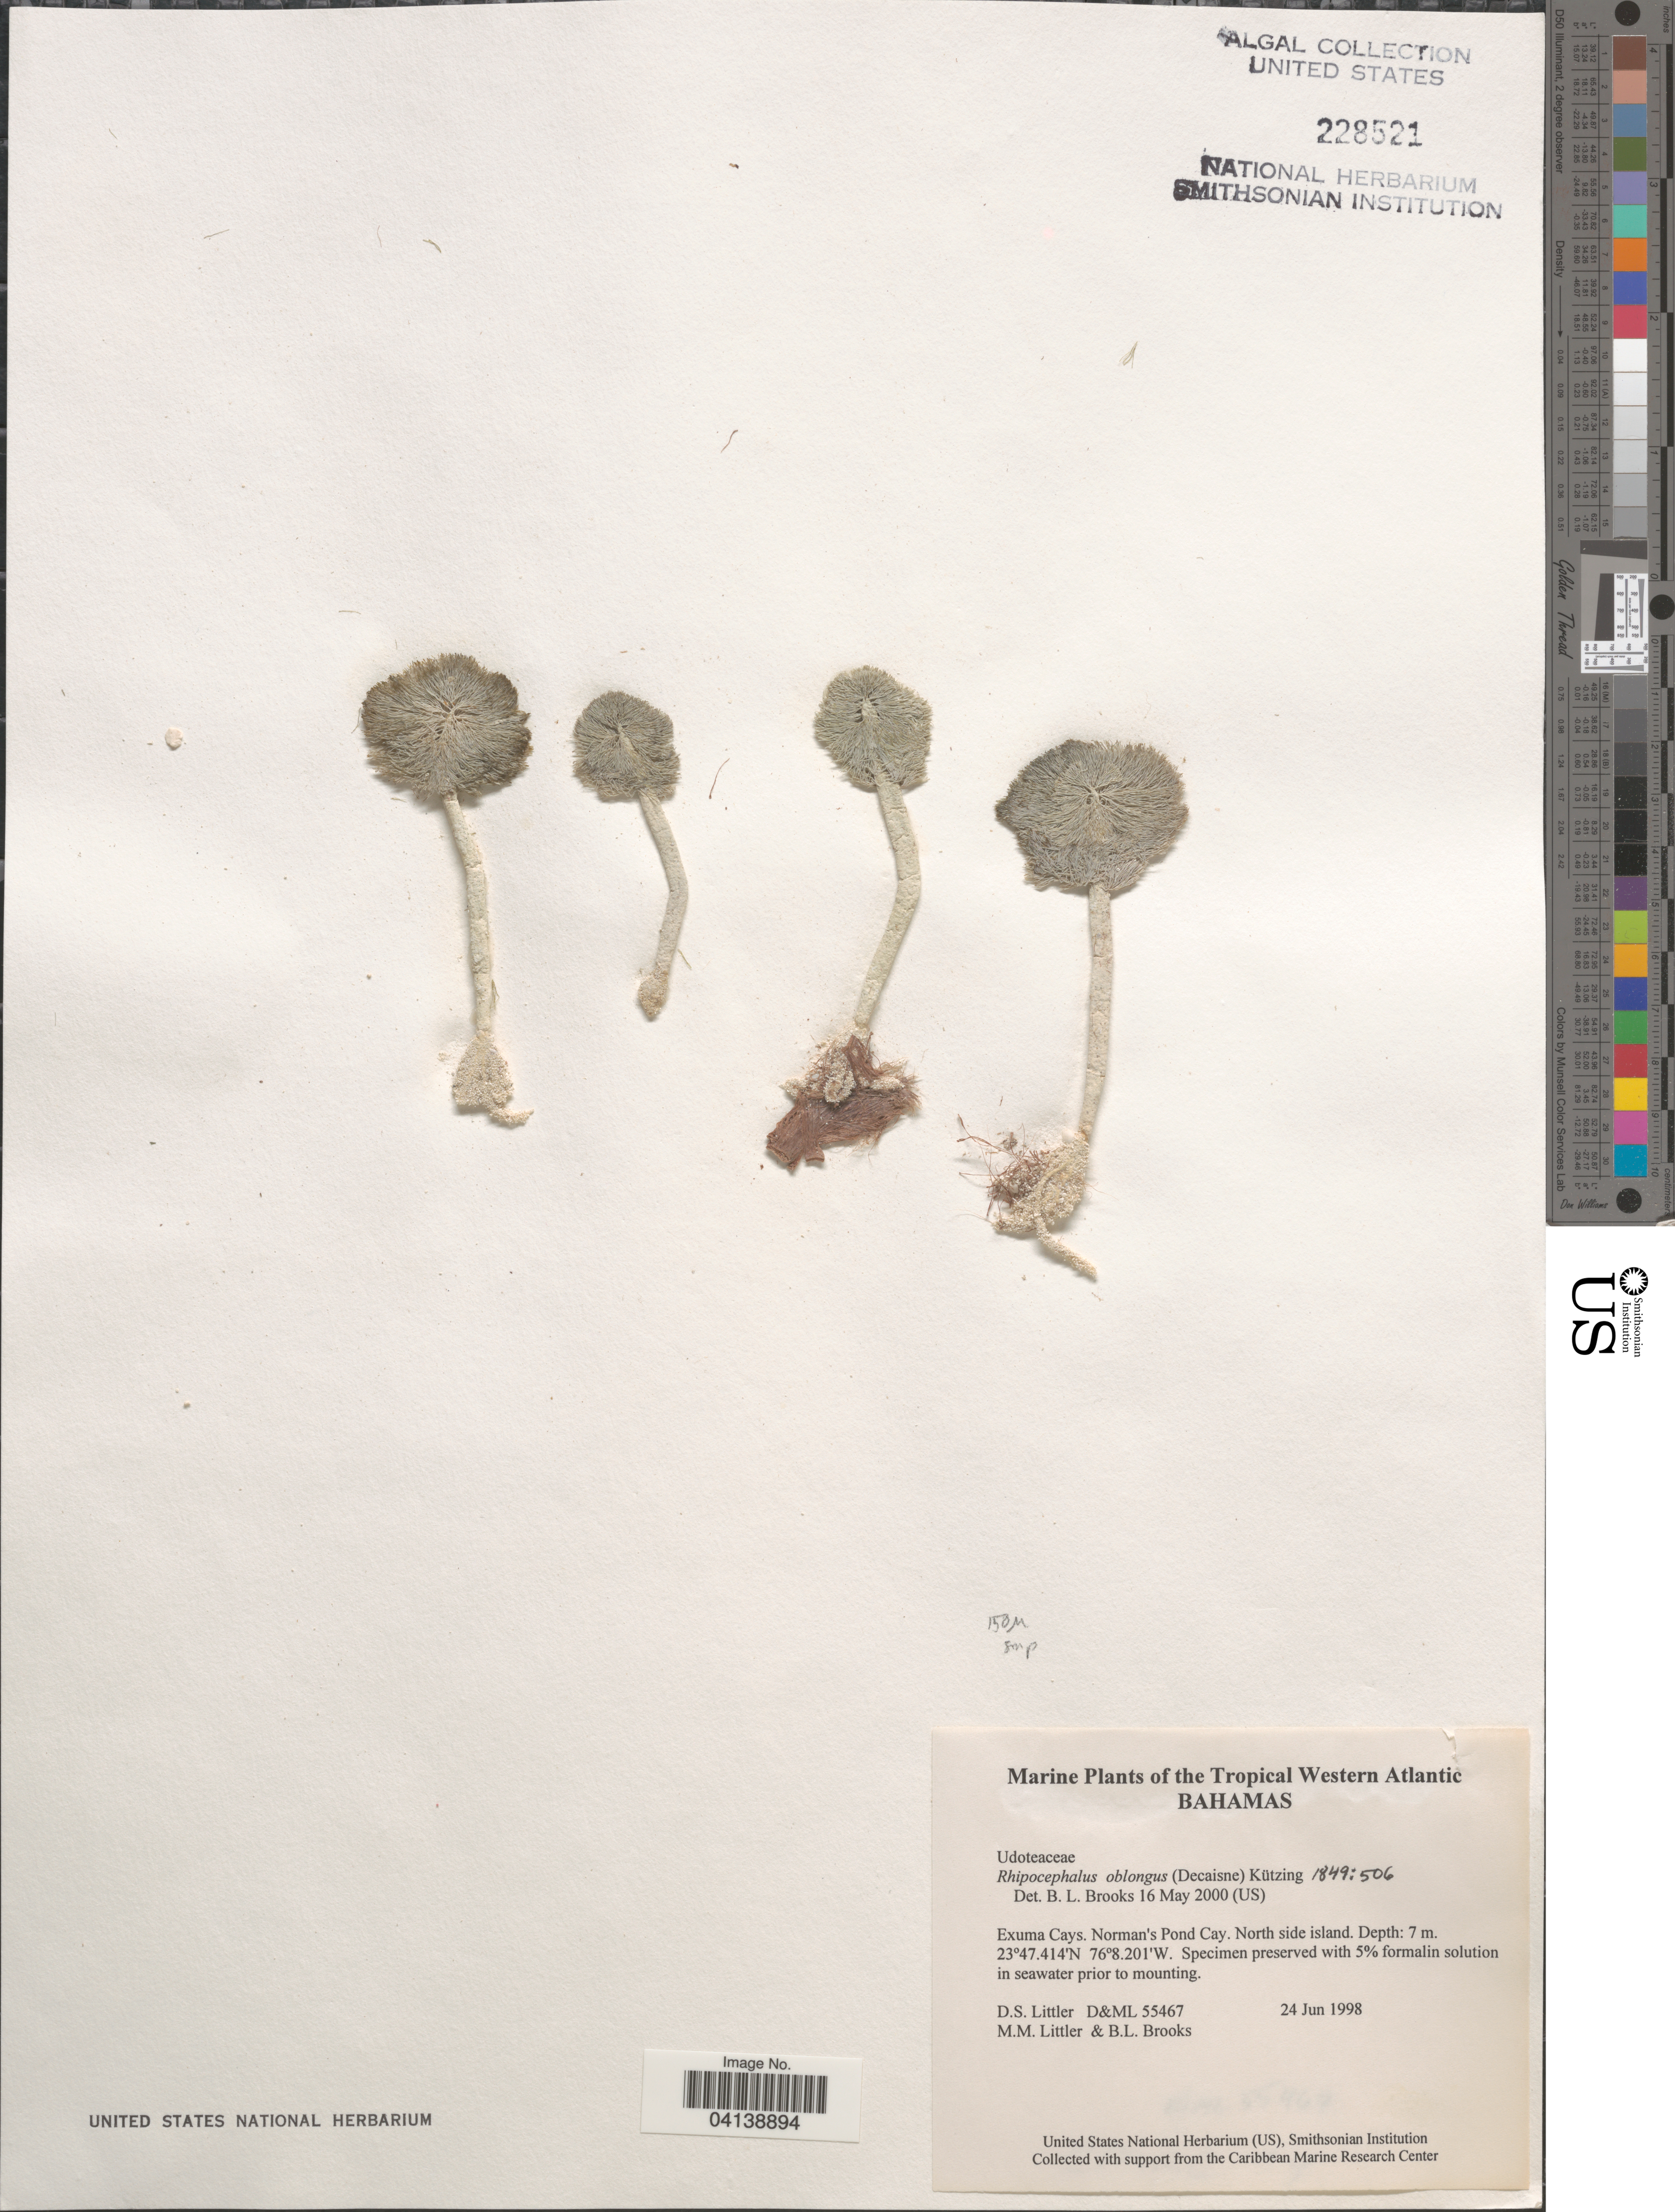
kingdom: Plantae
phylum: Chlorophyta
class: Ulvophyceae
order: Bryopsidales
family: Udoteaceae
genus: Rhipocephalus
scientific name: Rhipocephalus oblongus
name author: (Decne.) Kütz.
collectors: D. S. Littler & B. Brooks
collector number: D&ML55467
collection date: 1998-06-24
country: Bahamas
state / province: Exuma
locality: The Tropical Western Atlantic. Exuma Cays. Norman's Pond Cay. North side island.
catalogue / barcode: US 228521